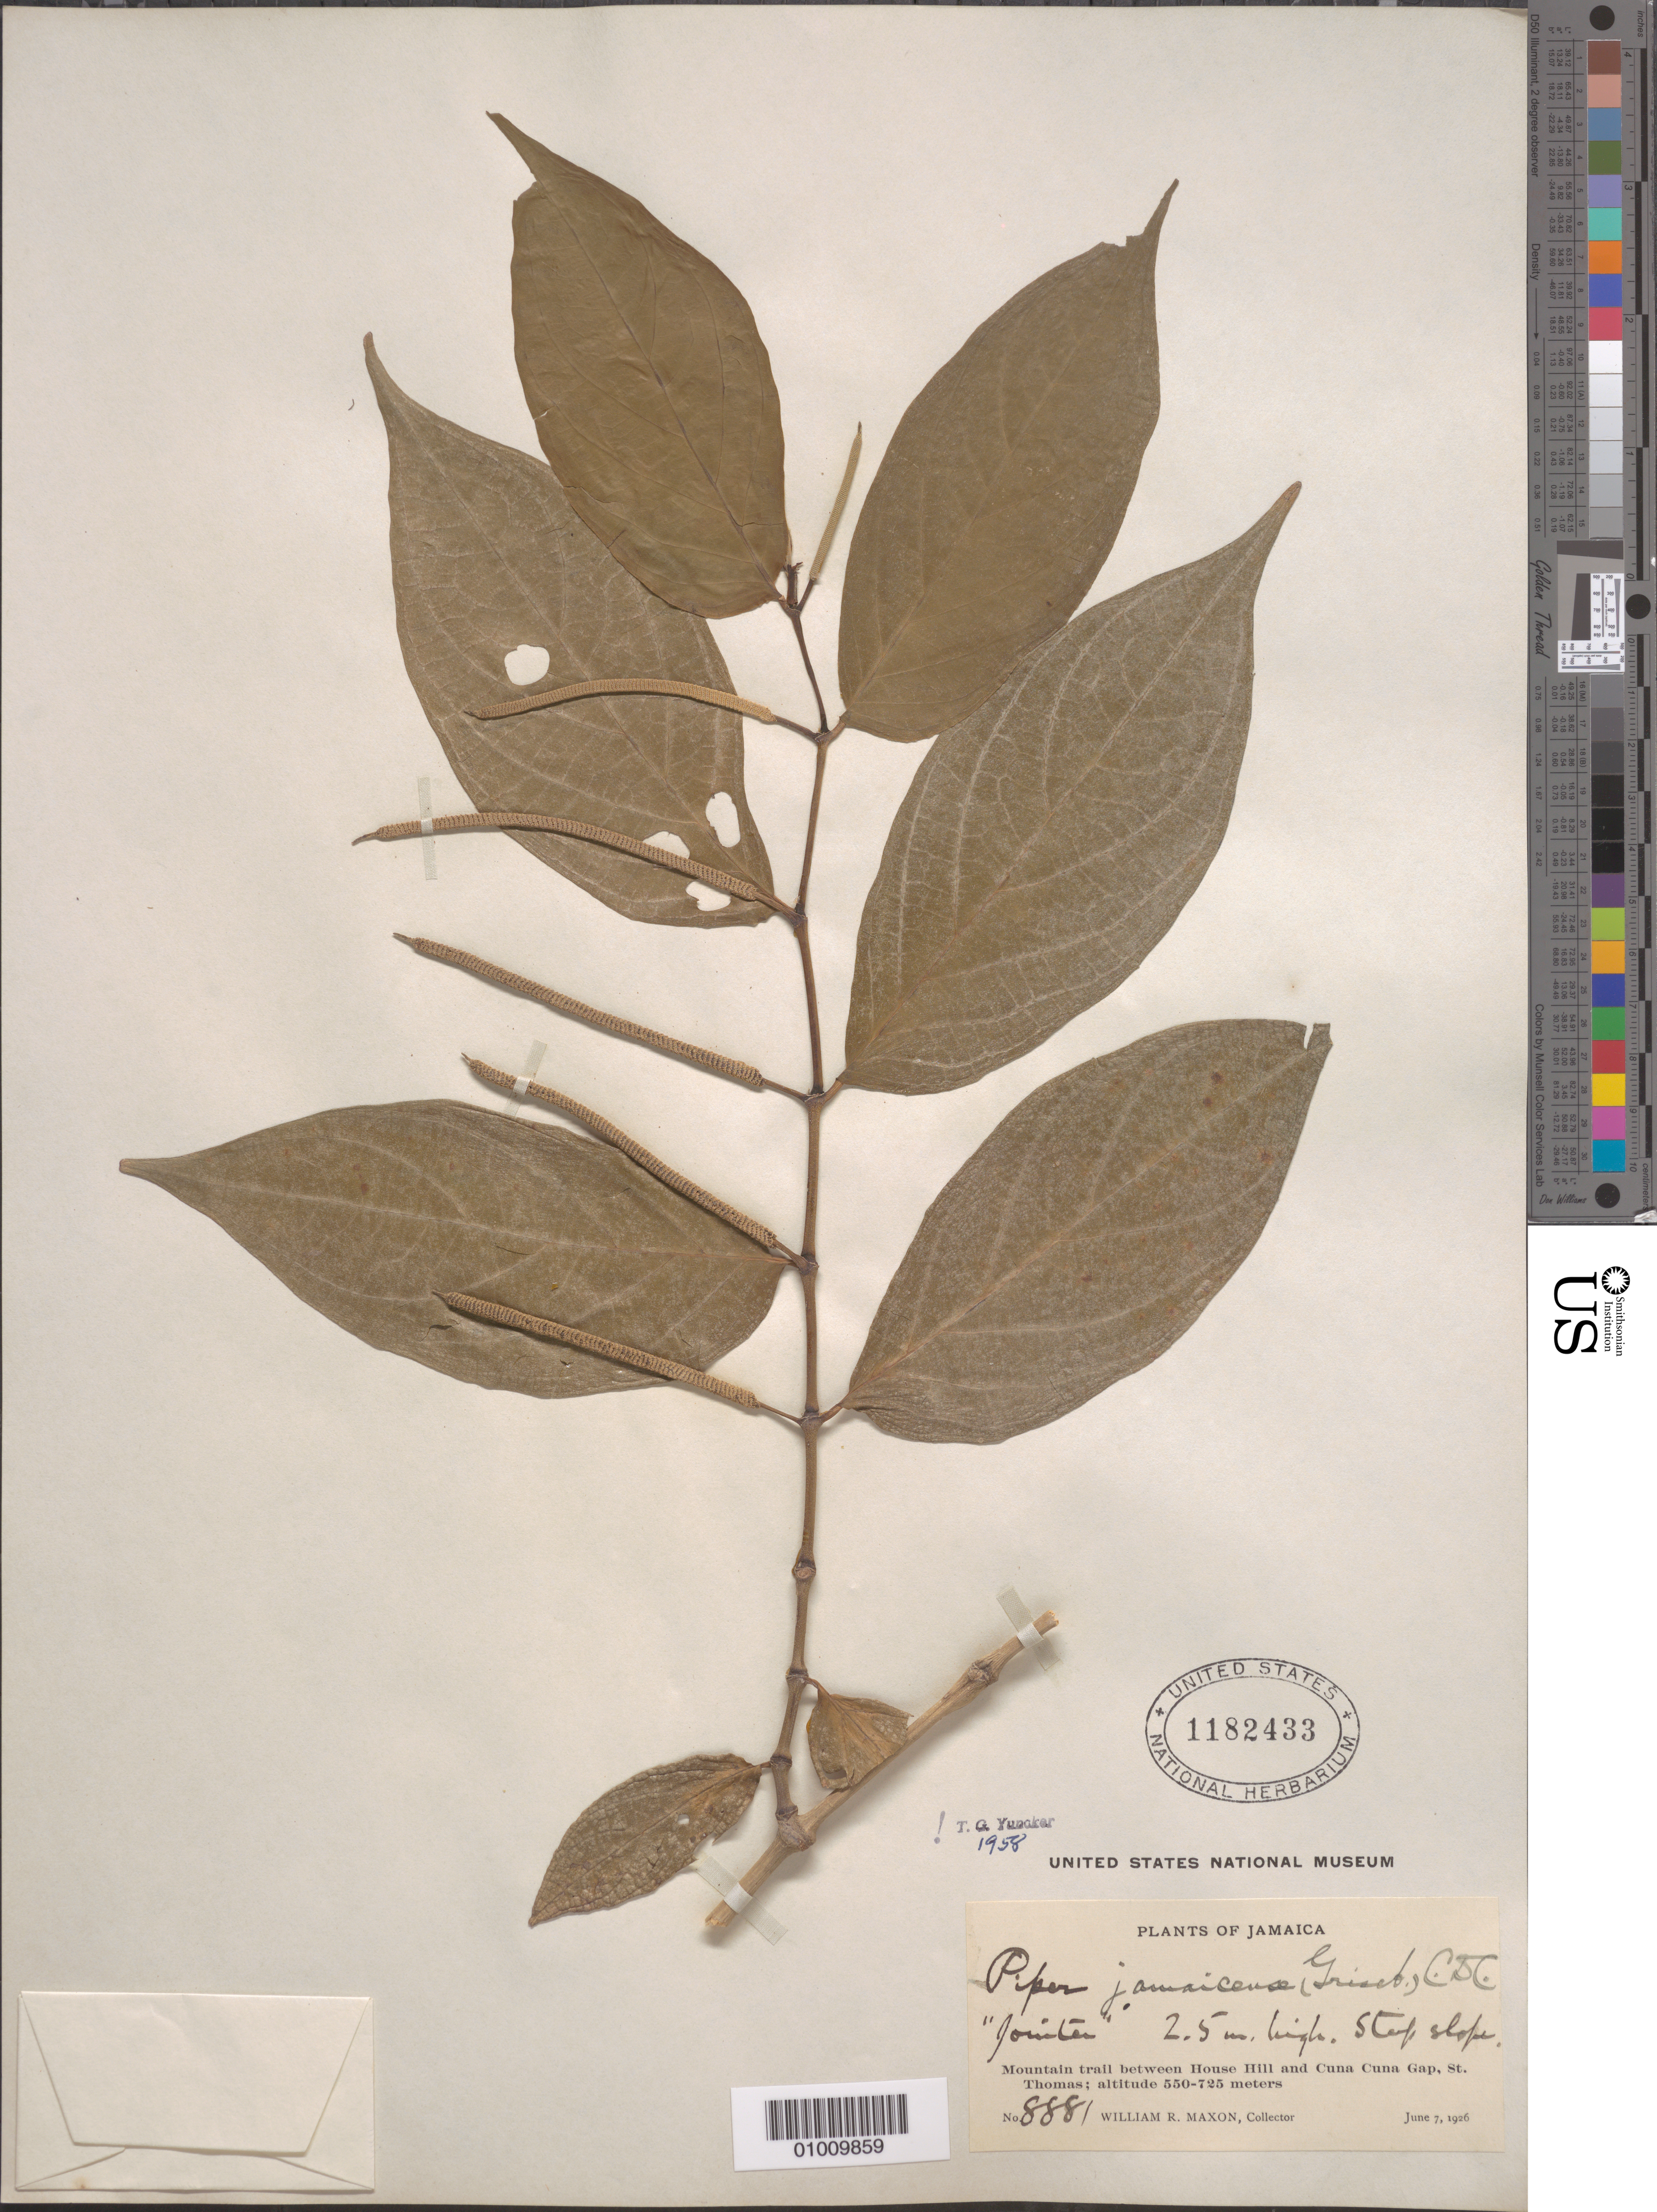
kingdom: Plantae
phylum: Tracheophyta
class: Magnoliopsida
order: Piperales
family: Piperaceae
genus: Piper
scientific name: Piper jamaicense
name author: C. DC.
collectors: W. R. Maxon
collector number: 8881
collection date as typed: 07 Jun 1926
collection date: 1926-06-07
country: Jamaica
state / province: Saint Thomas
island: Jamaica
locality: Steep slopes on Mountain trail between House Hill and Cuna Cuna Gap.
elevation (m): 550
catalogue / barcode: US 1182433